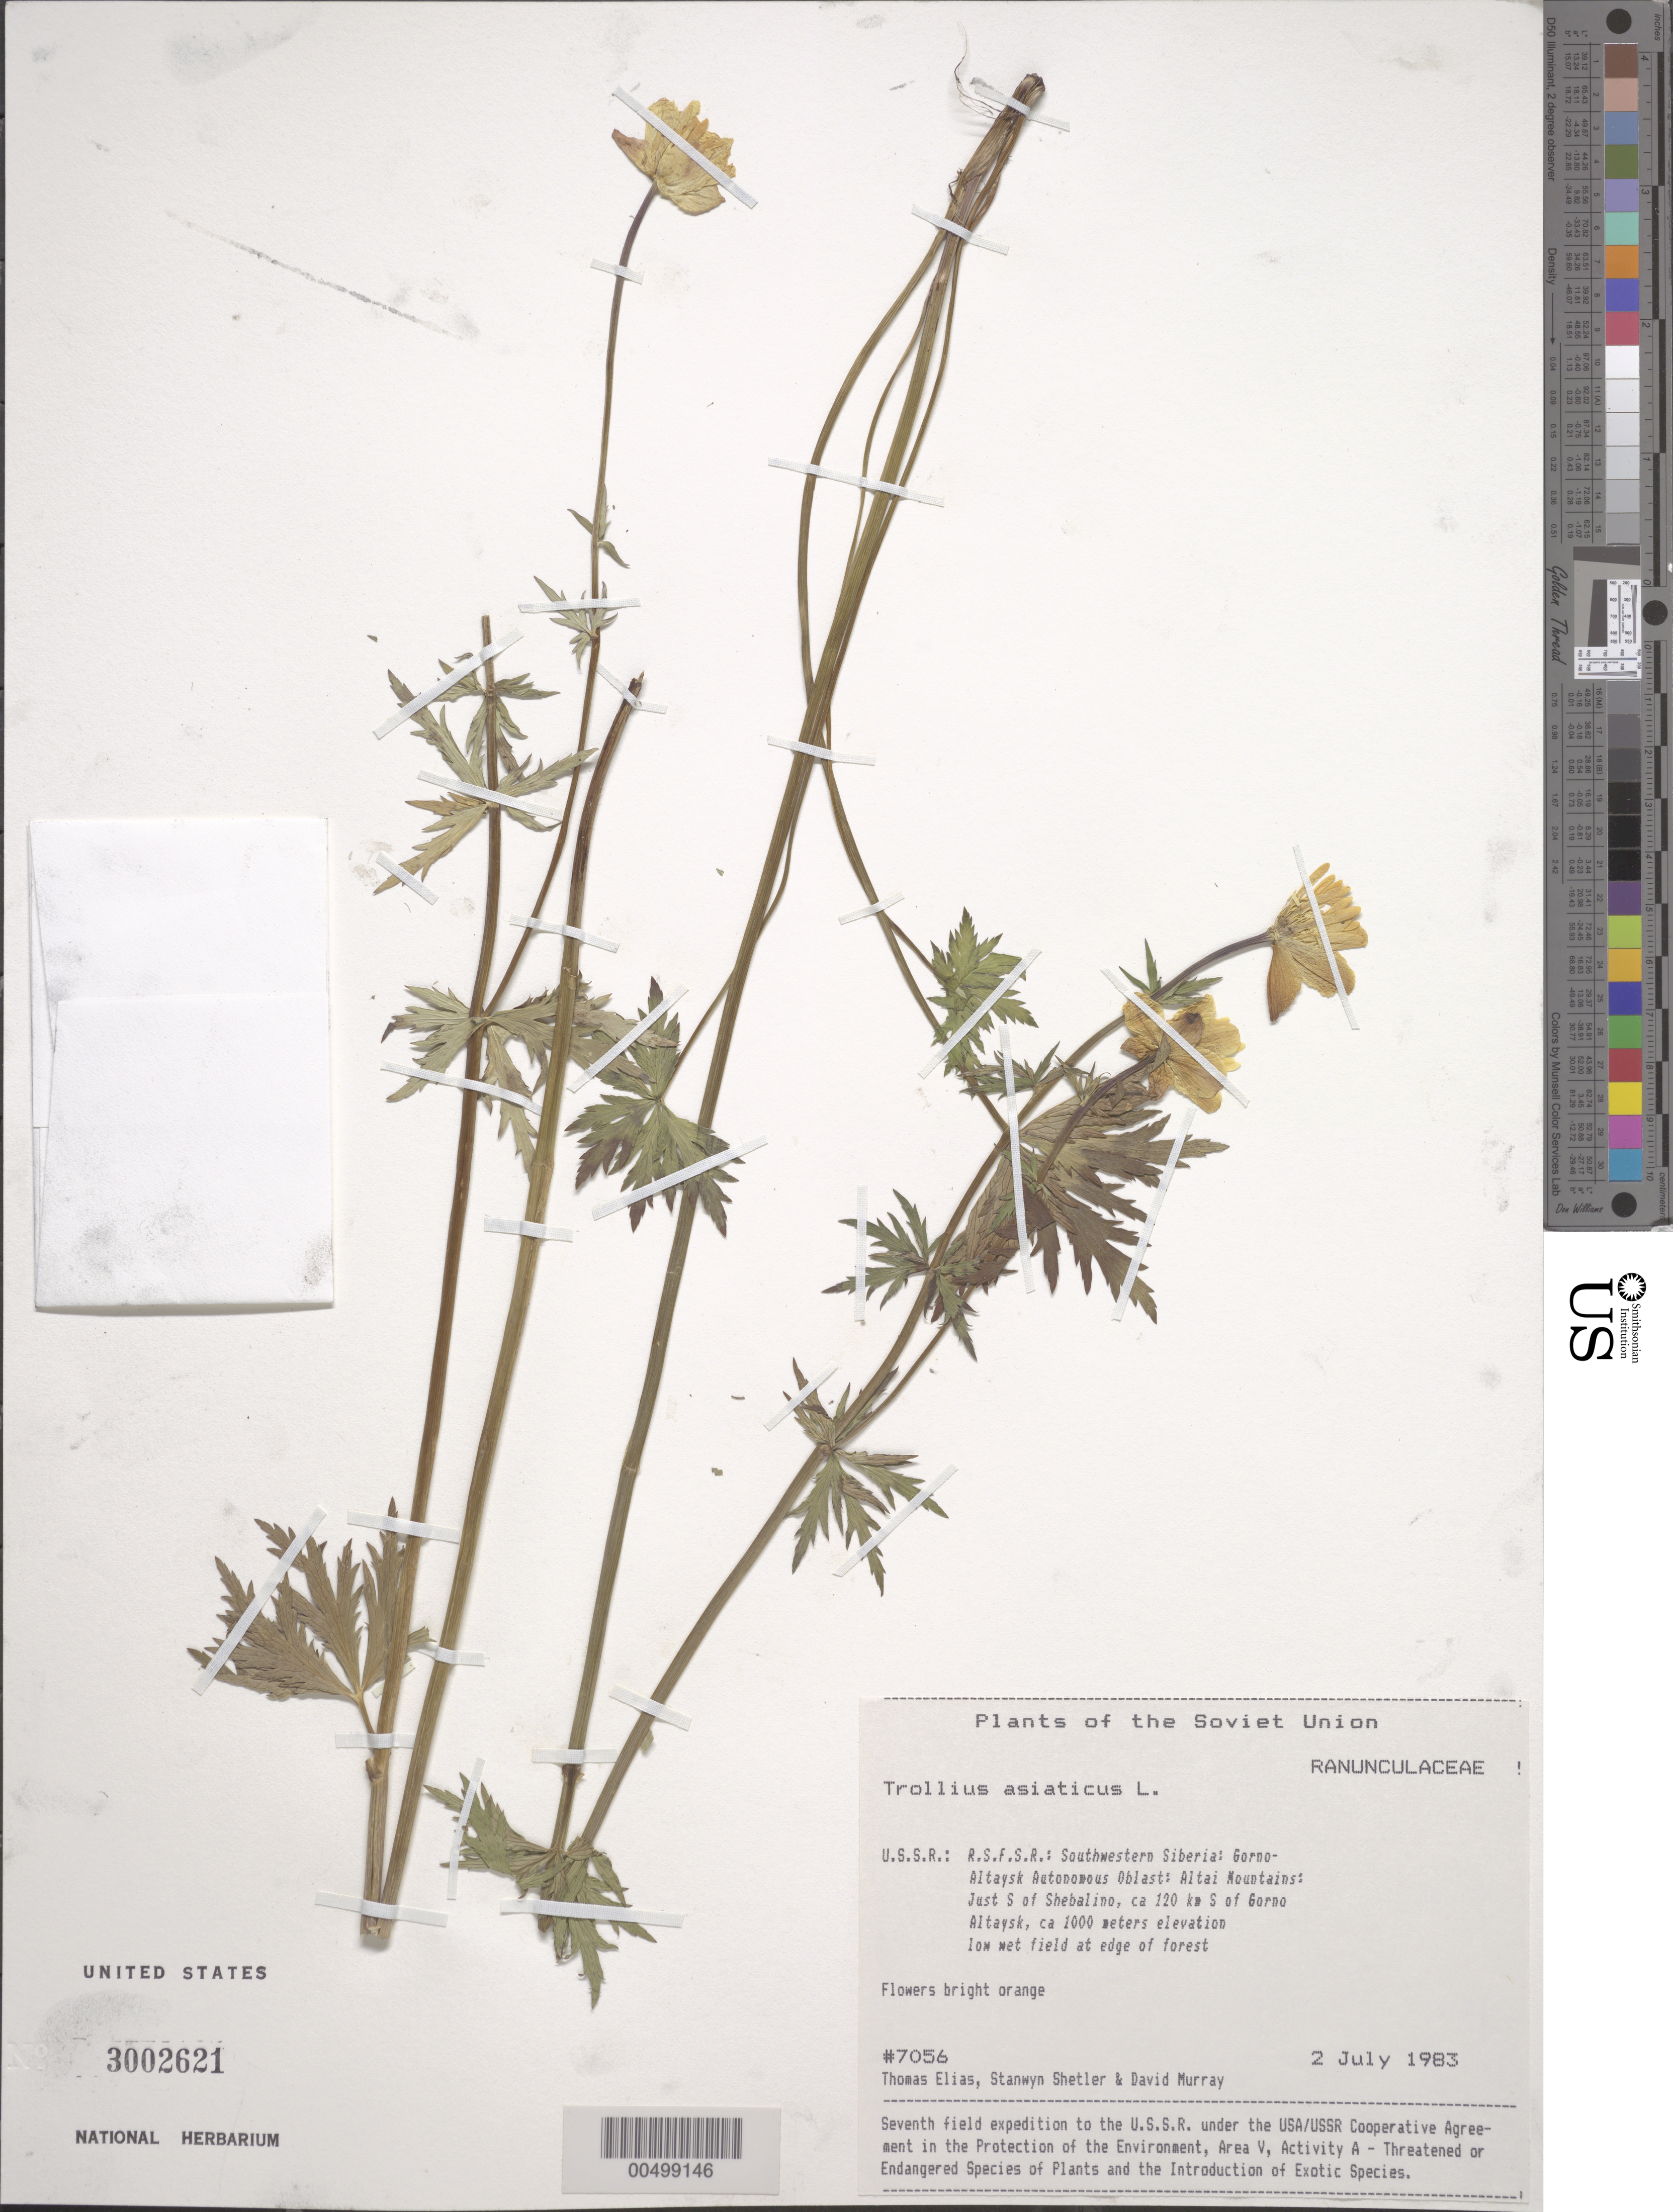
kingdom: Plantae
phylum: Tracheophyta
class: Magnoliopsida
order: Ranunculales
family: Ranunculaceae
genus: Trollius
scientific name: Trollius asiaticus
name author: L.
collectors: T. Elias, S. Shetler & D. F. Murray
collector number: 7056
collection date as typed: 02 Jul 1983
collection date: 1983-07-02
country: Russian Federation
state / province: Altai Republic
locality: Altai Mountains, just S of Shebalino, ca. 120 km S of Gorno-Altaysk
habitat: low wet field at edge of forest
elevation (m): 1000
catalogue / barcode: US 3002621